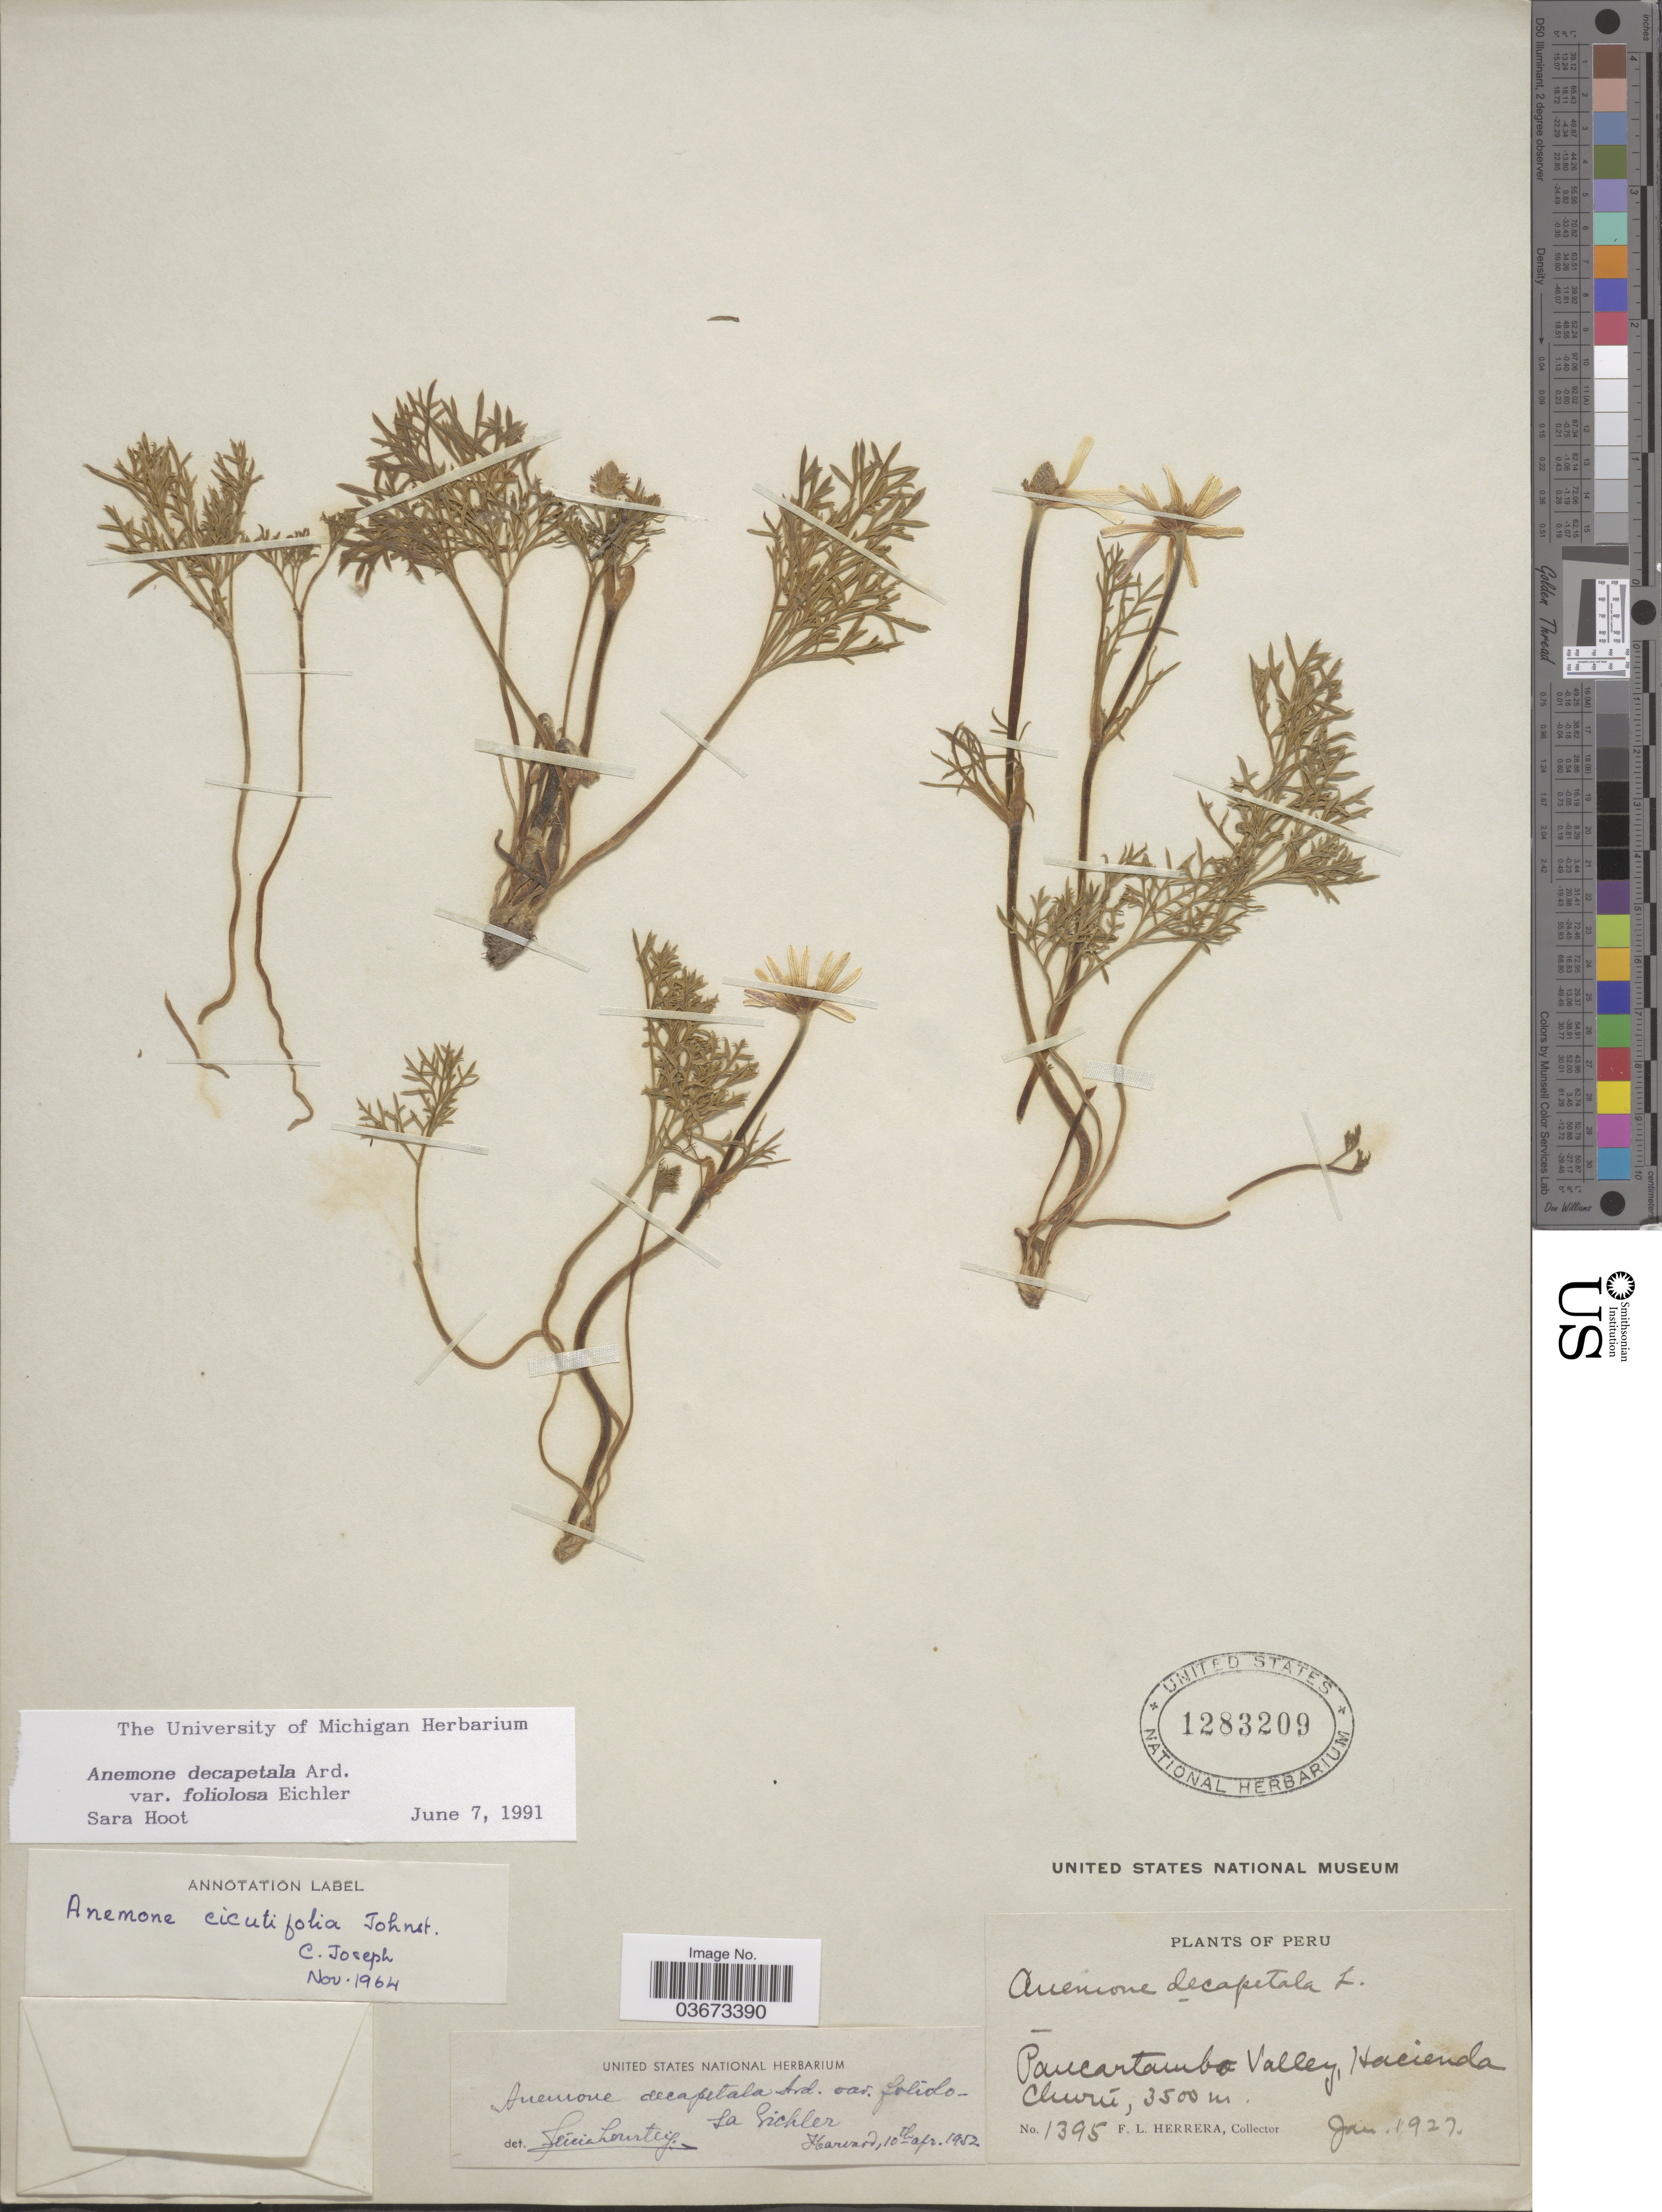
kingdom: Plantae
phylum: Tracheophyta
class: Magnoliopsida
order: Ranunculales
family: Ranunculaceae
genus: Anemone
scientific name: Anemone cicutifolia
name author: I.M. Johnst.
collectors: F. L. Herrera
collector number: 1395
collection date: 1927-01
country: Peru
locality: Paucartambo Valley, Hacienda Churu.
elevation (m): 3500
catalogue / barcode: US 1283209